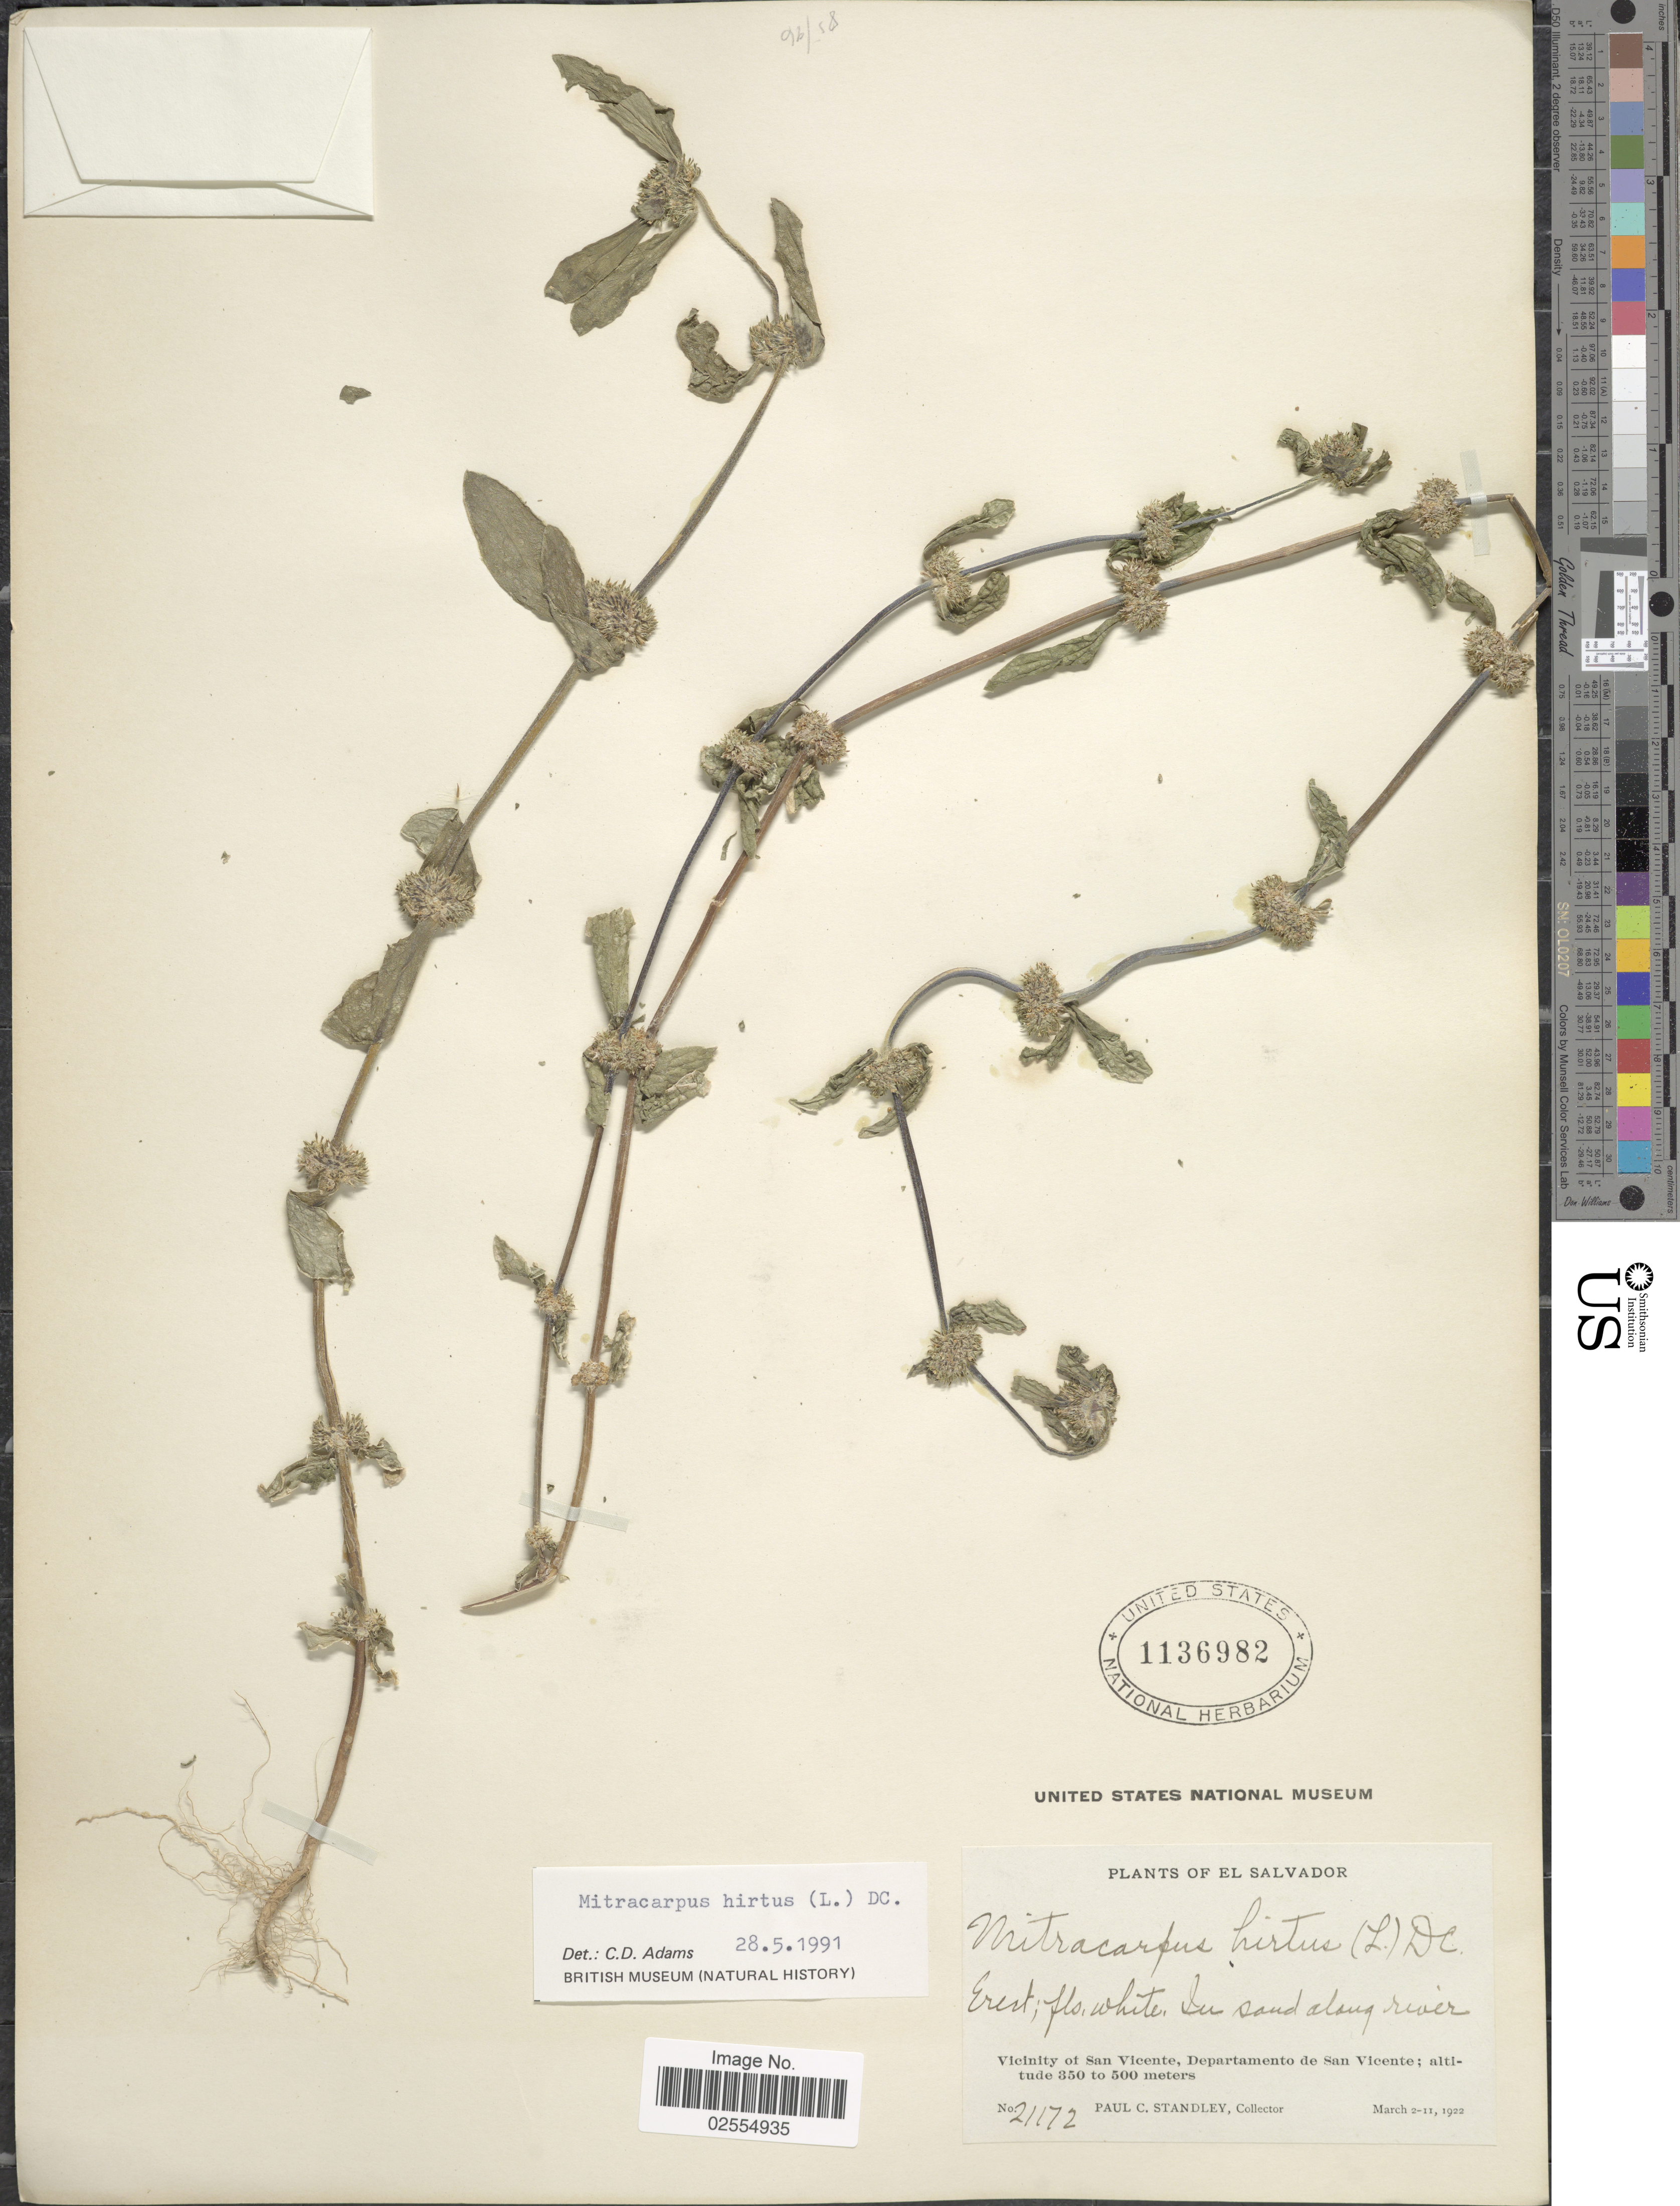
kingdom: Plantae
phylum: Tracheophyta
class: Magnoliopsida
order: Gentianales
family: Rubiaceae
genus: Mitracarpus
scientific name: Mitracarpus hirtus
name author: (L.) DC.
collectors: P. C. Standley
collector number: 21172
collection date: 1922-03-02/1922-03-11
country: El Salvador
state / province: San Vincente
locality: Vicinity of San Vicente, Departamento de San Vicente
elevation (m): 350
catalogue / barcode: US 1136982